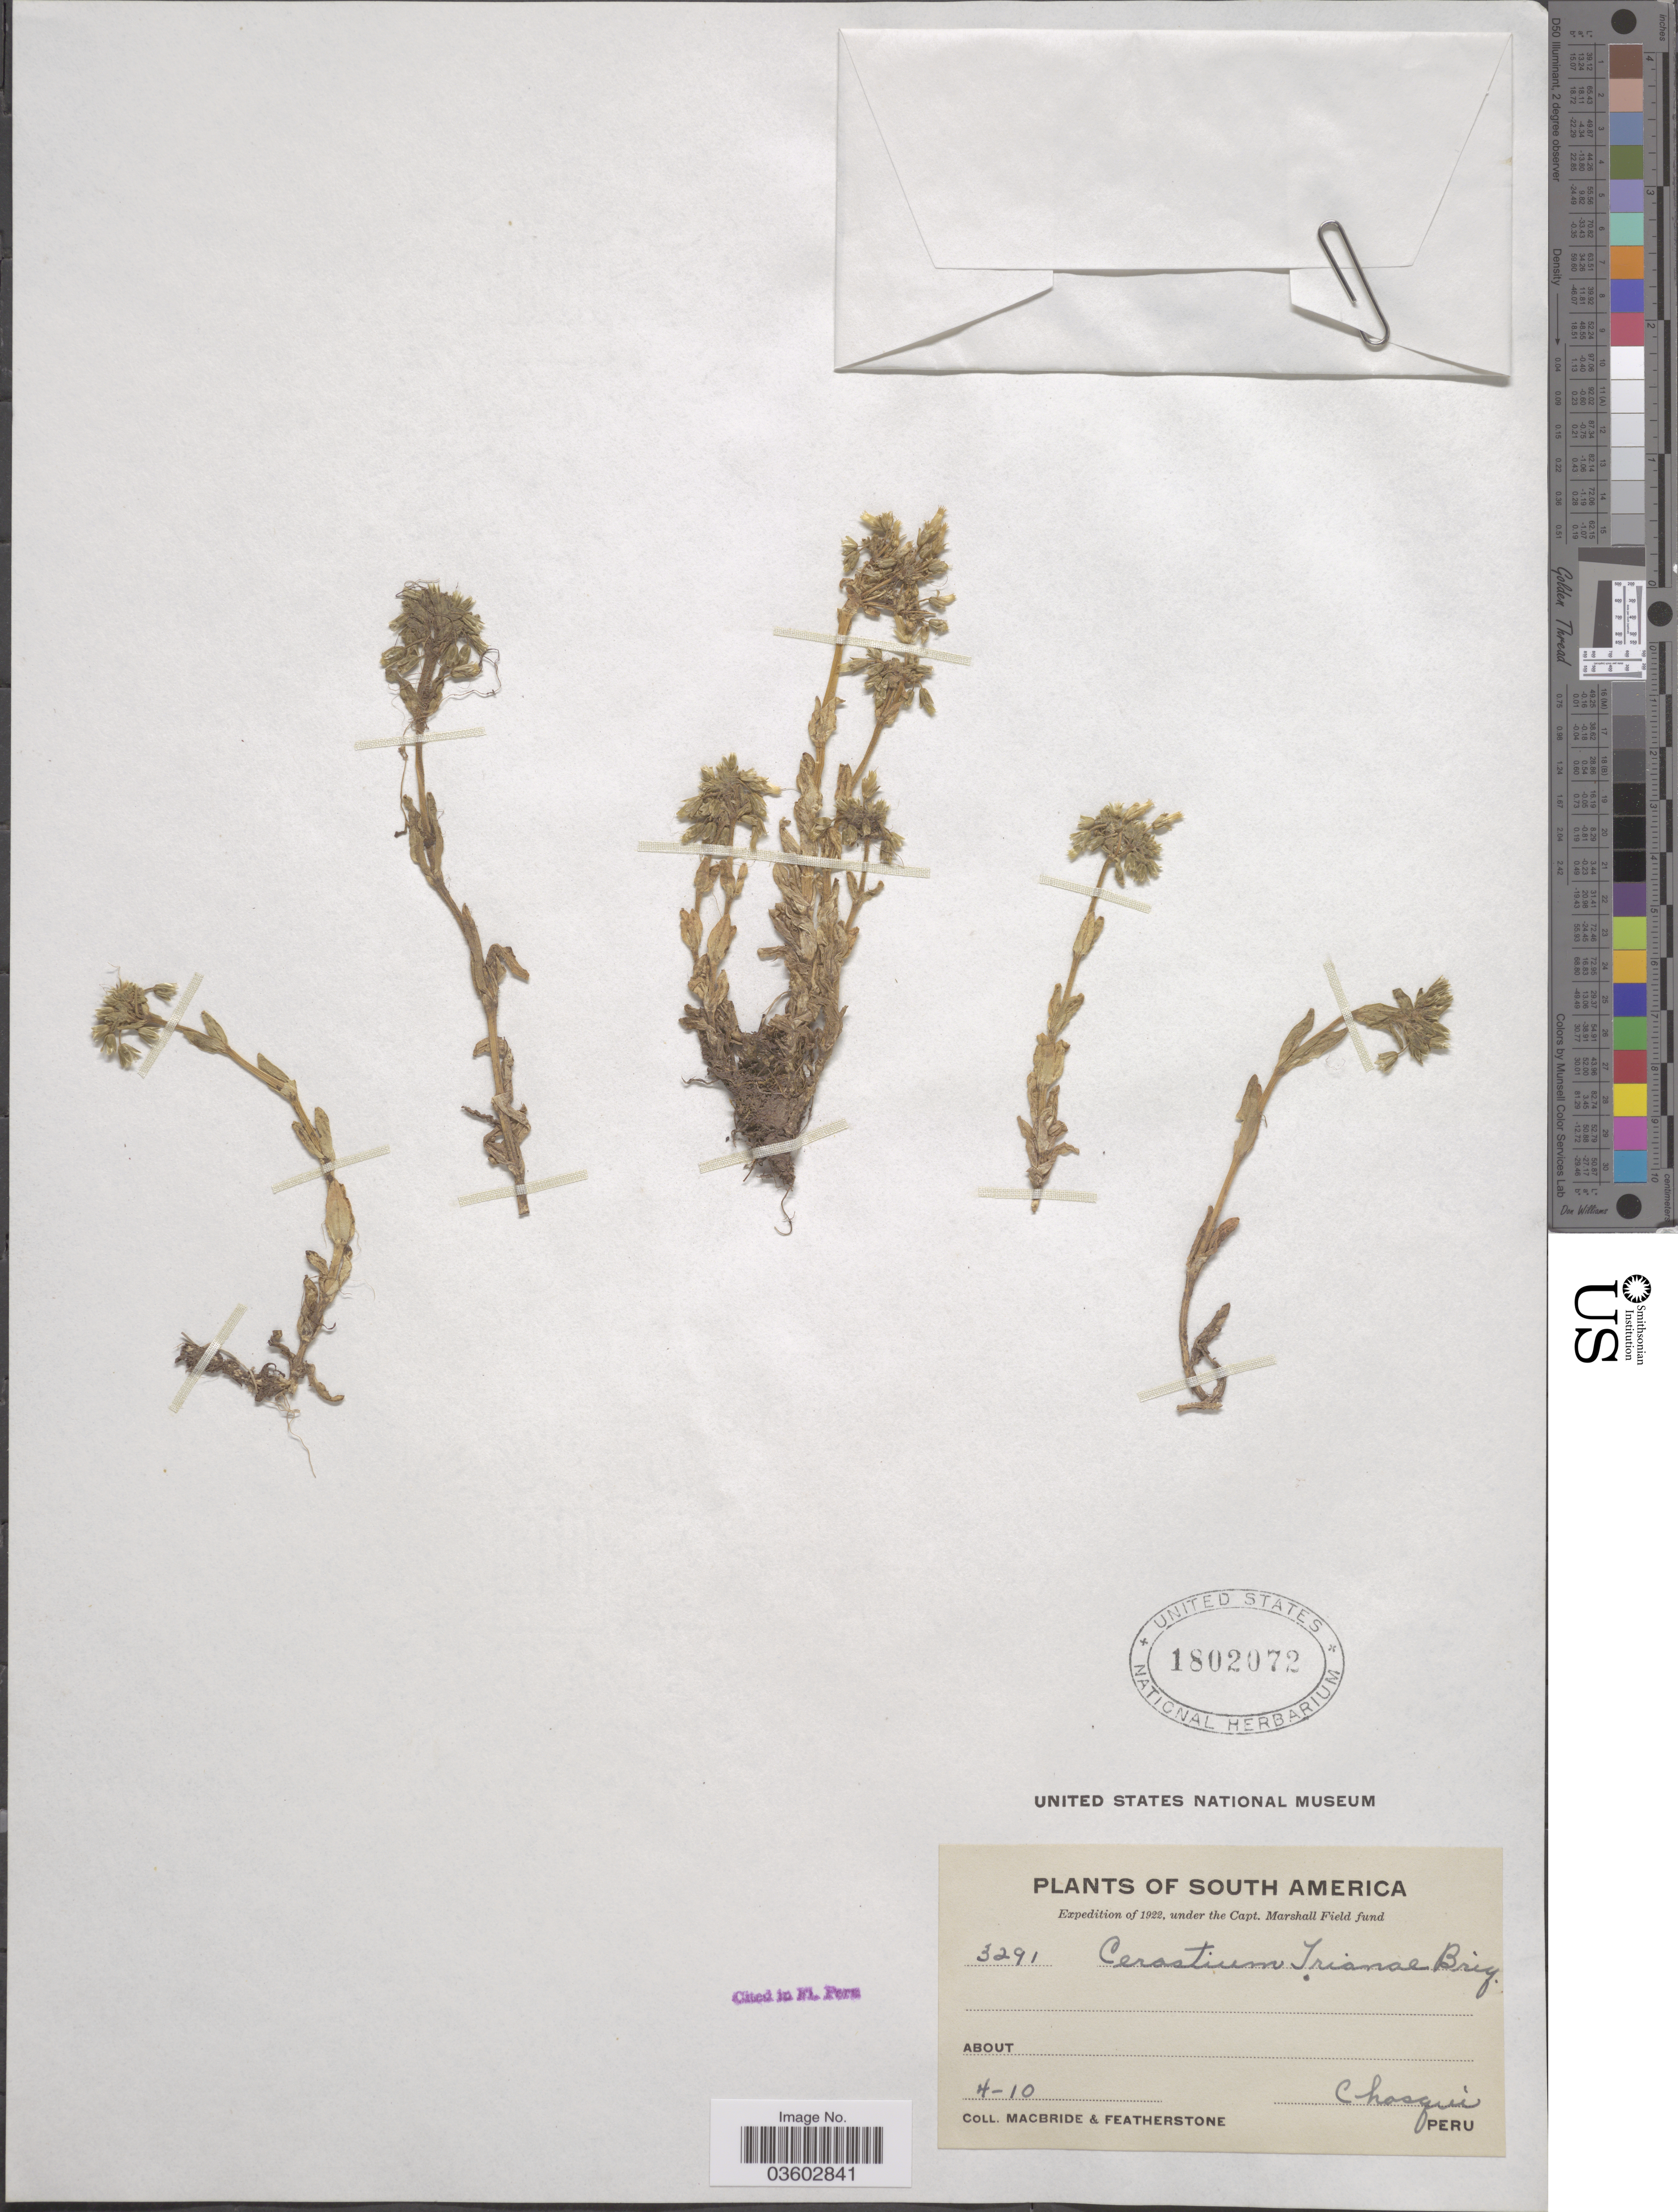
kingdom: Plantae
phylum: Tracheophyta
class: Magnoliopsida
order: Caryophyllales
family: Caryophyllaceae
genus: Cerastium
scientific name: Cerastium trianae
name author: Briq.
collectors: Macbride, -- & -. Featherstone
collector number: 3291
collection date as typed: Transcribed d/m/y: /4/10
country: Peru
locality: Chasqui.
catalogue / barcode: US 1802072